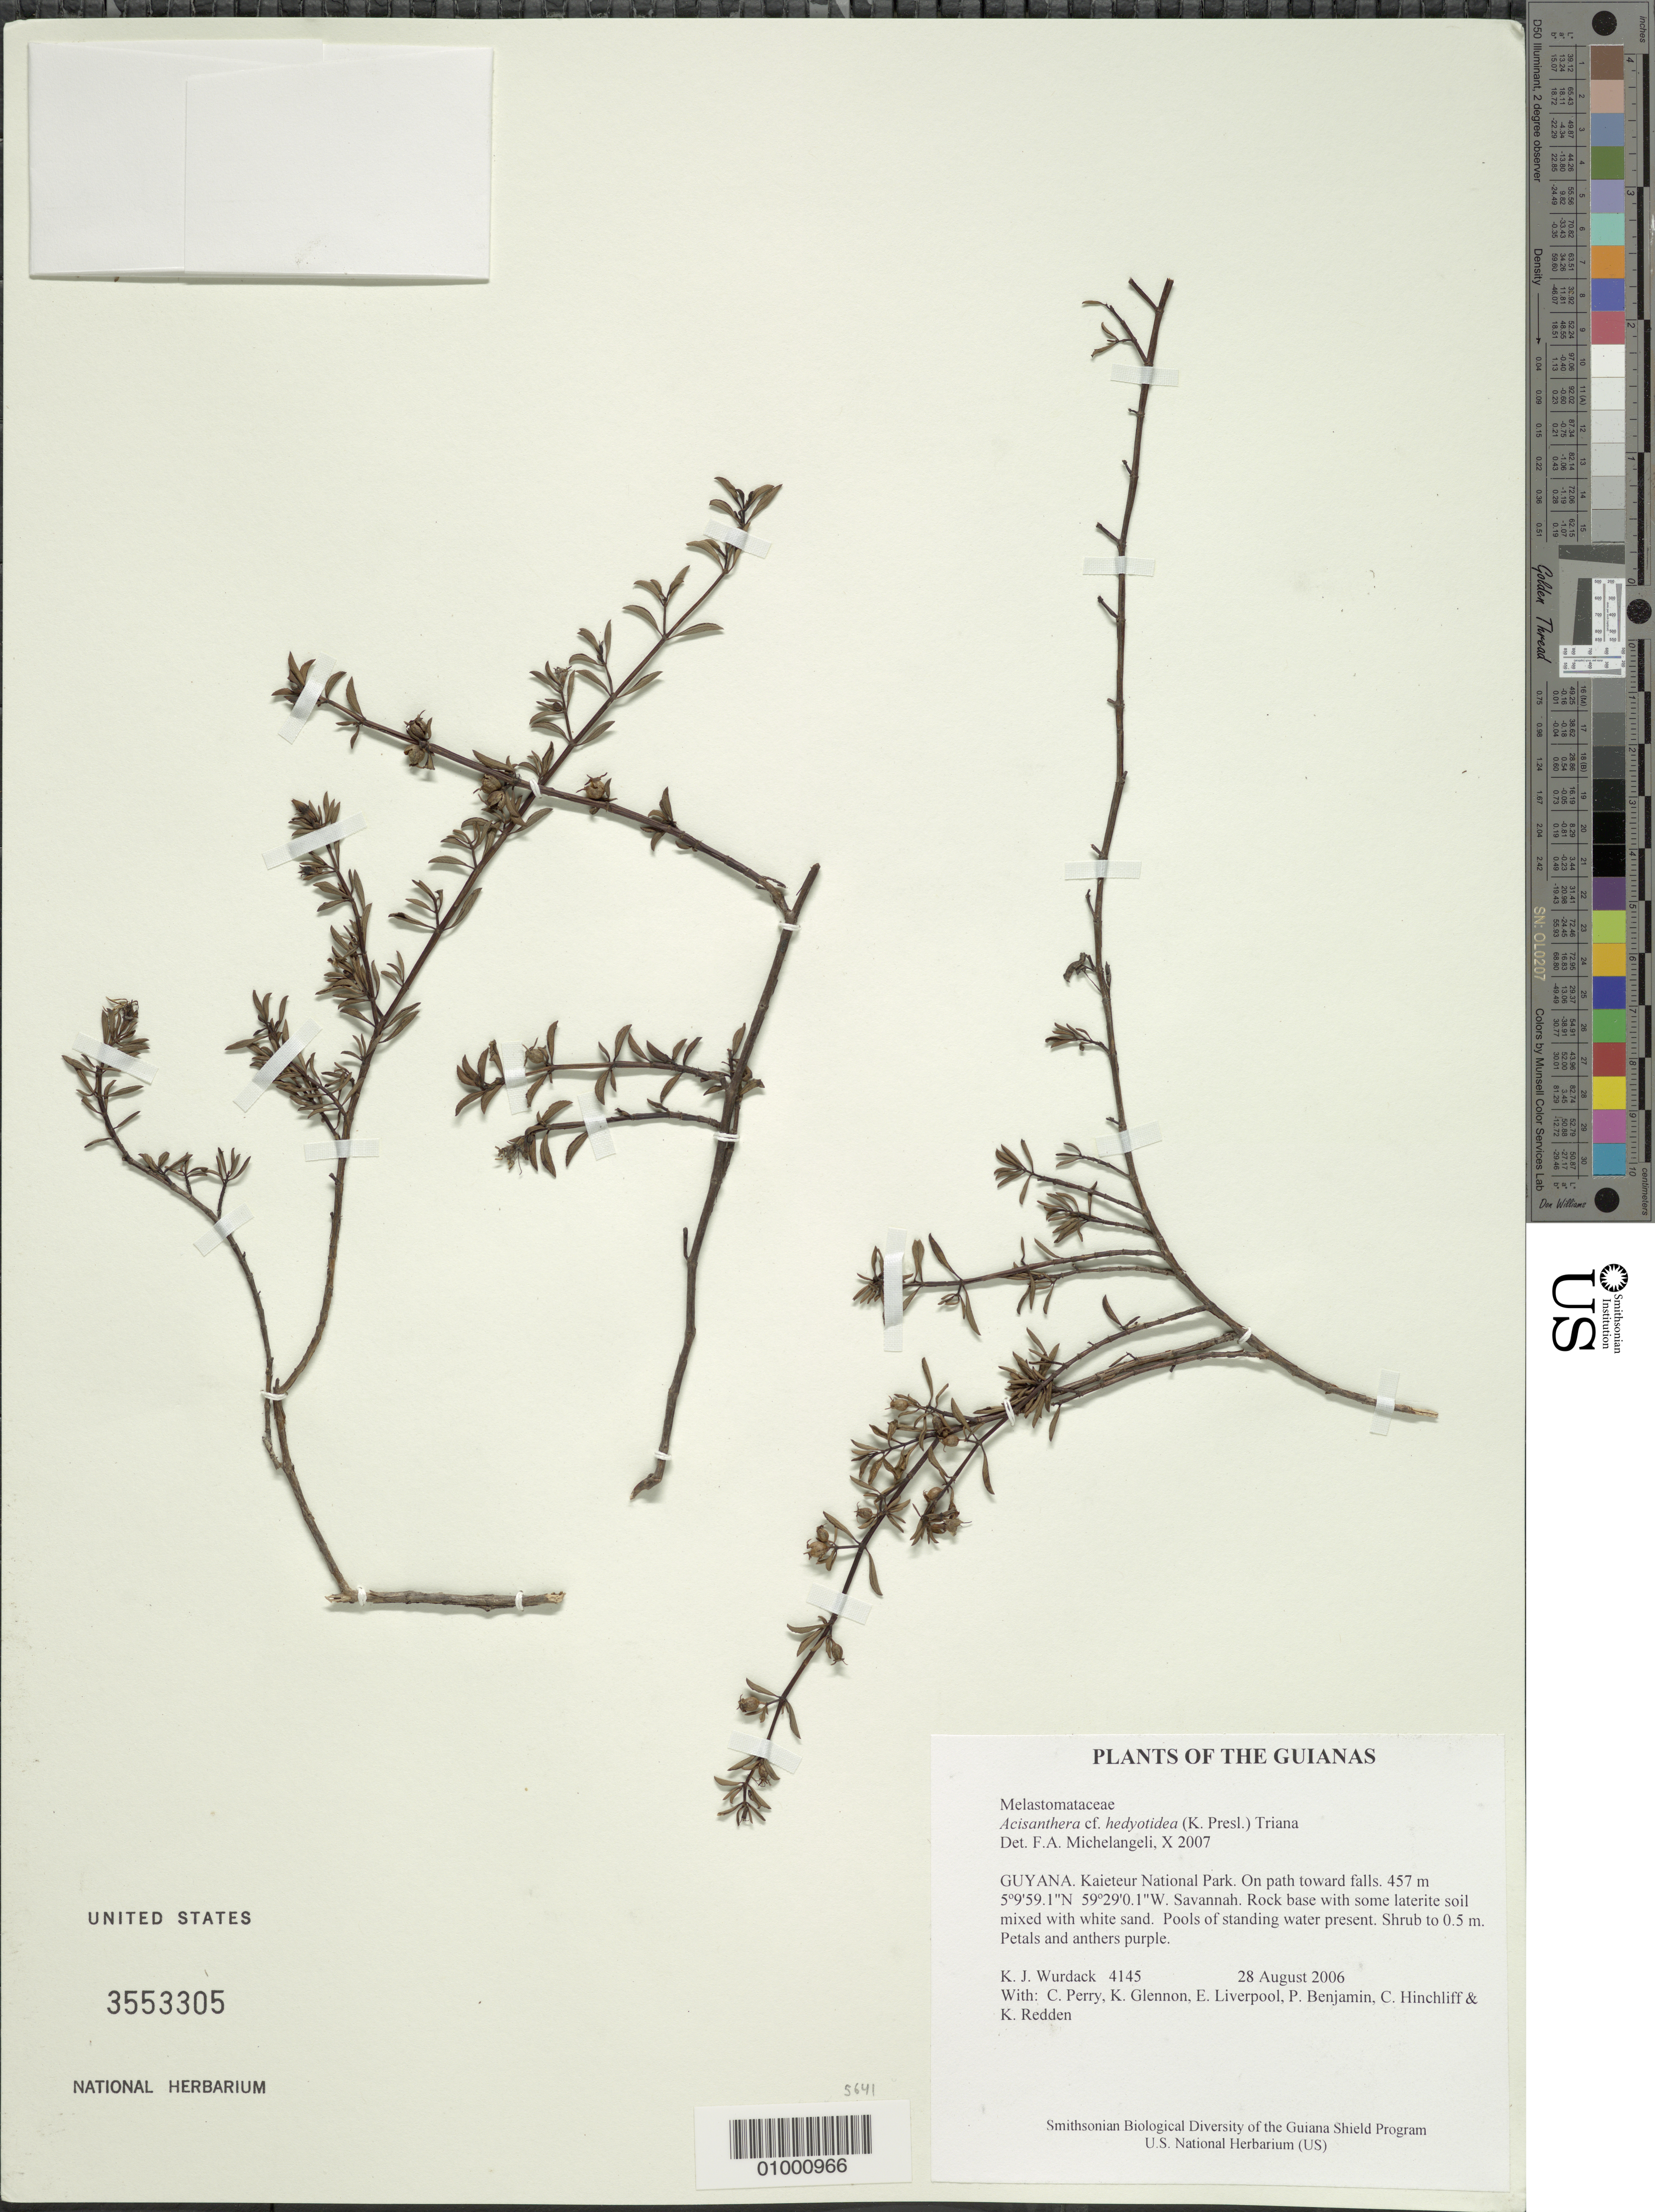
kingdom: Plantae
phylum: Tracheophyta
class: Magnoliopsida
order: Myrtales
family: Melastomataceae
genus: Comolia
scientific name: Comolia lythrarioides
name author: (Steud.) Naudin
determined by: Nunes da Silva, Diego, (RB), Jardim Botanico do Rio de Janeiro - Herbario (BRAZIL)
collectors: K. Wurdack, C. Perry, K. Glennon, E. Liverpool, P. Benjamin, C. E. Hinchliff & K. M. Redden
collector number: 4145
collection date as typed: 28 August 2006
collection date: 2006-08-28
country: Guyana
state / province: Potaro-Siparuni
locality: Kaieteur National Park. On path toward falls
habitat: Savanna. Rock base with some laterite soil mixed with white sand. Pools of standing water present.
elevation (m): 457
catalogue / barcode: US 3553305